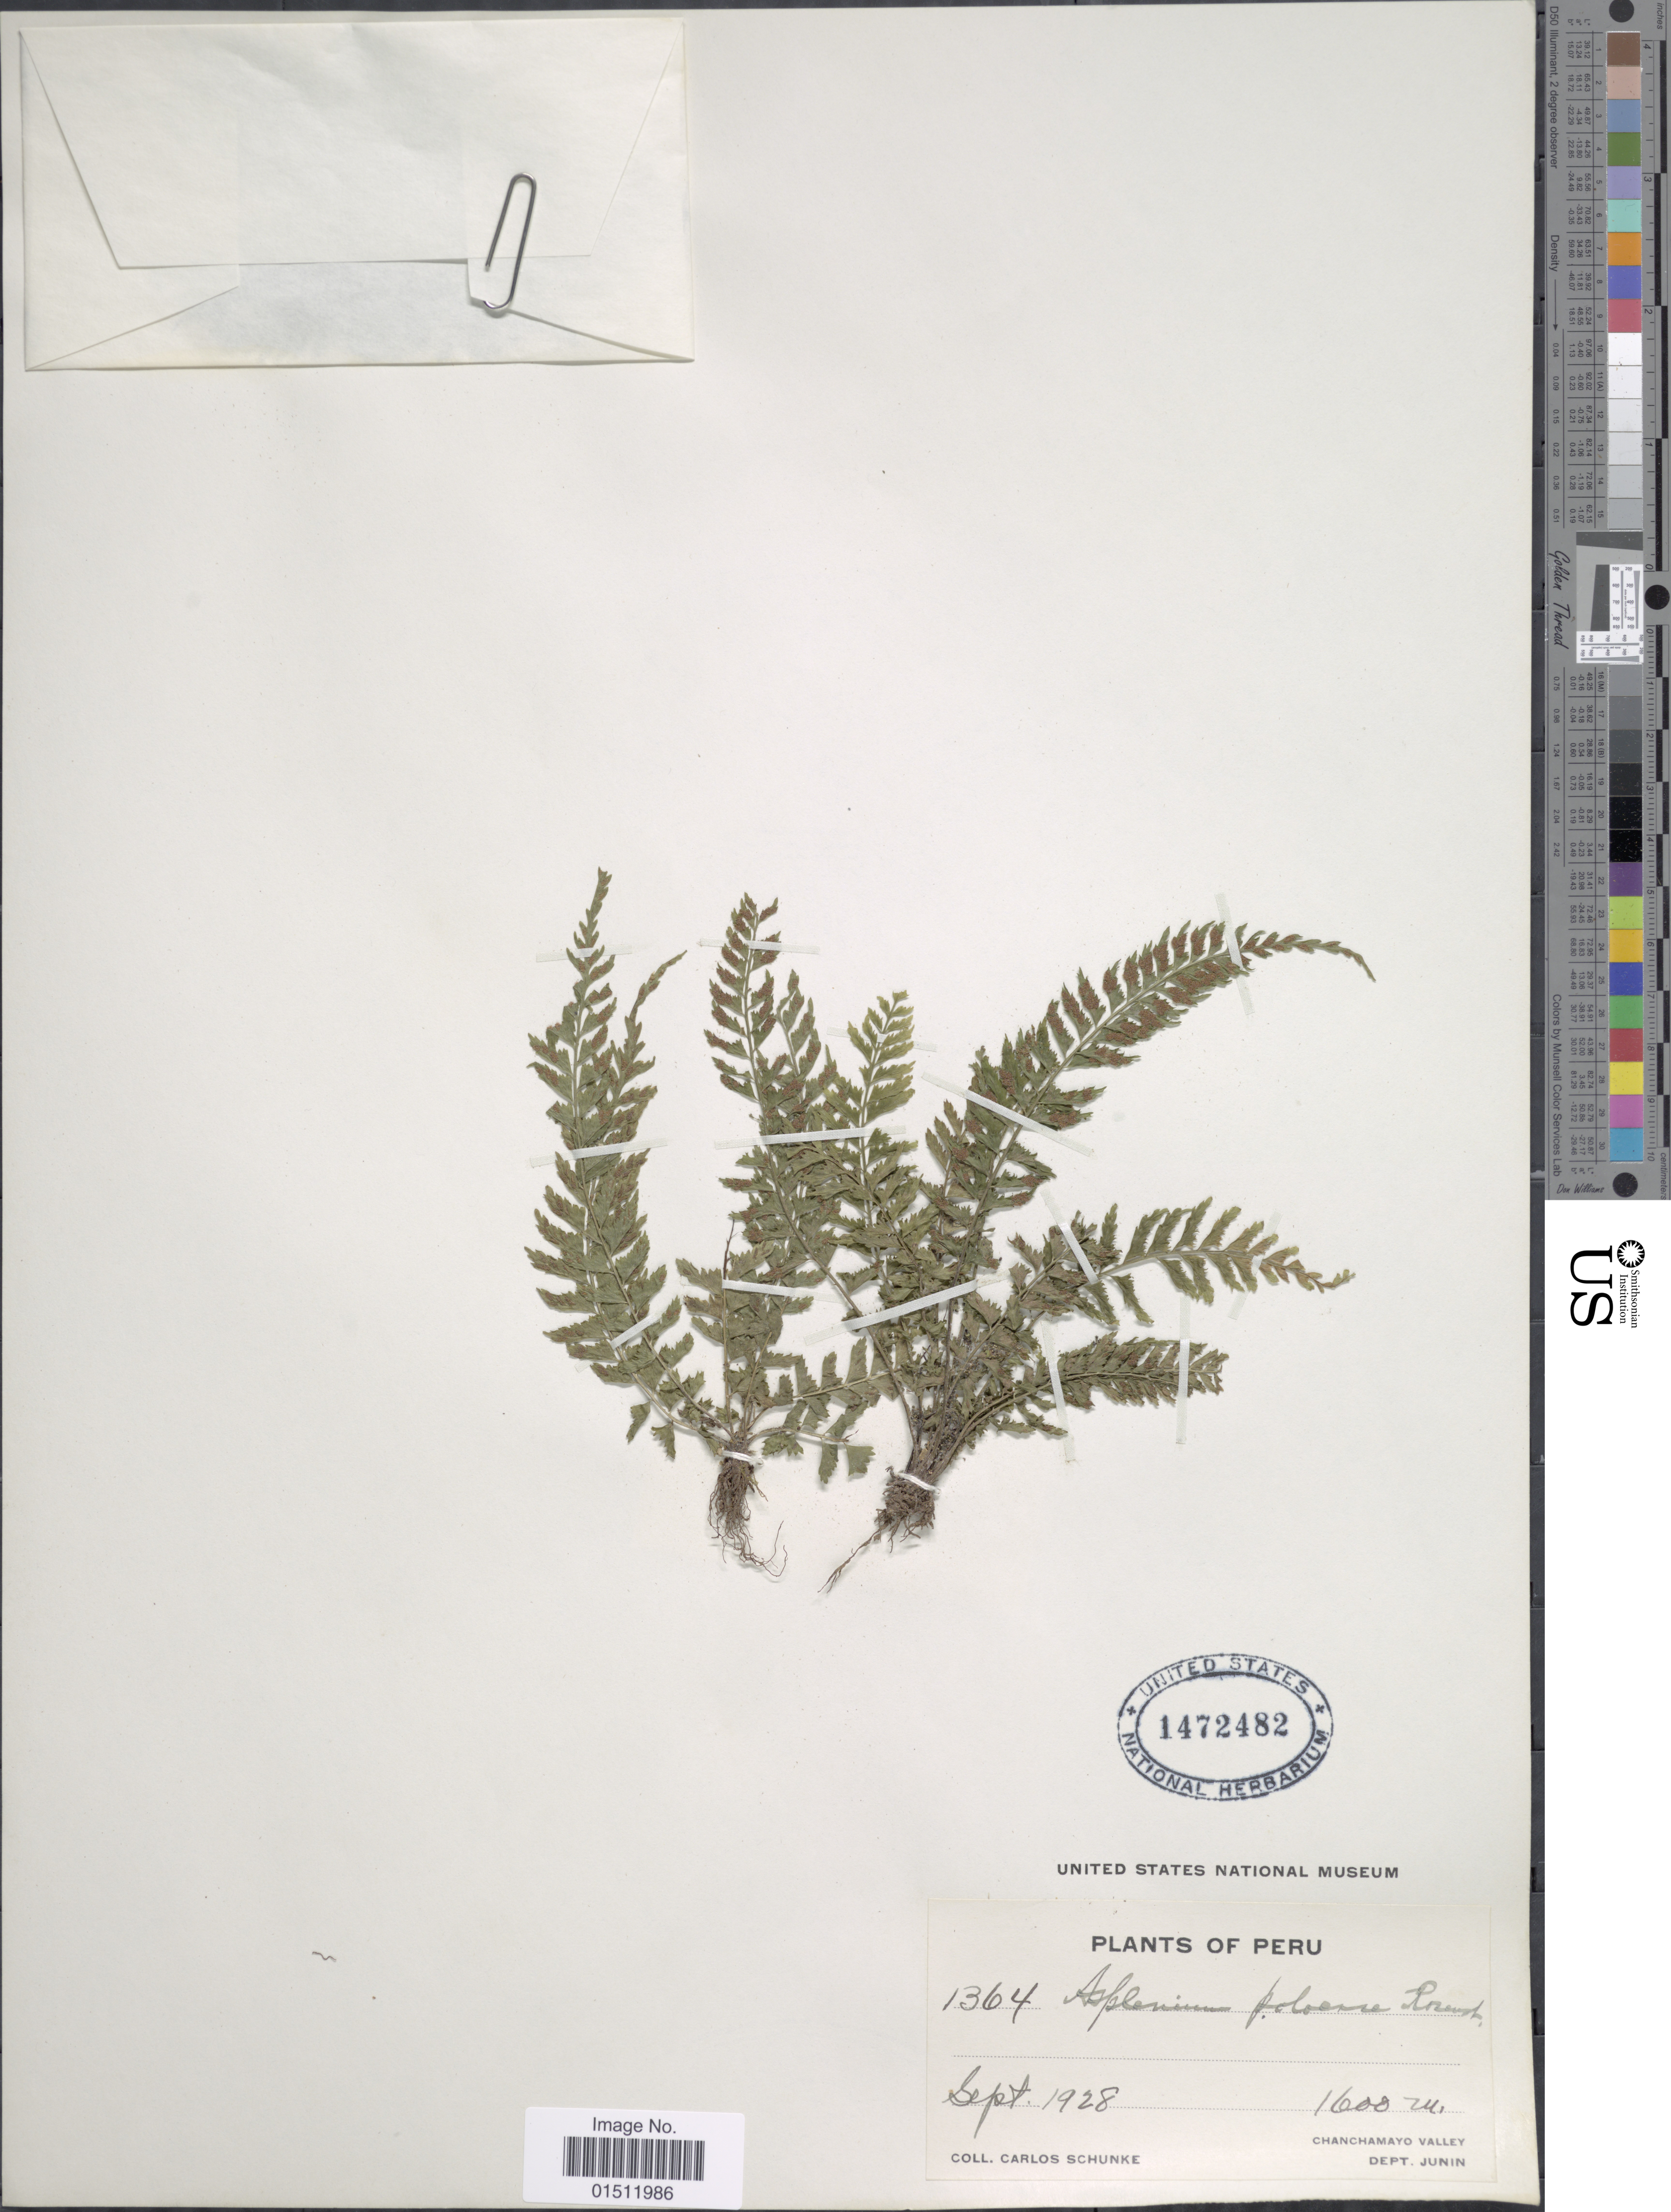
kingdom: Plantae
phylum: Tracheophyta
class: Polypodiopsida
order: Polypodiales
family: Aspleniaceae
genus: Asplenium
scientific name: Asplenium poloense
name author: Rosenst.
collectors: C. Schunke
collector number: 1364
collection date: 1928-09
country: Peru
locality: Chanchamayo Valley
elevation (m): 1600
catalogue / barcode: US 1472482